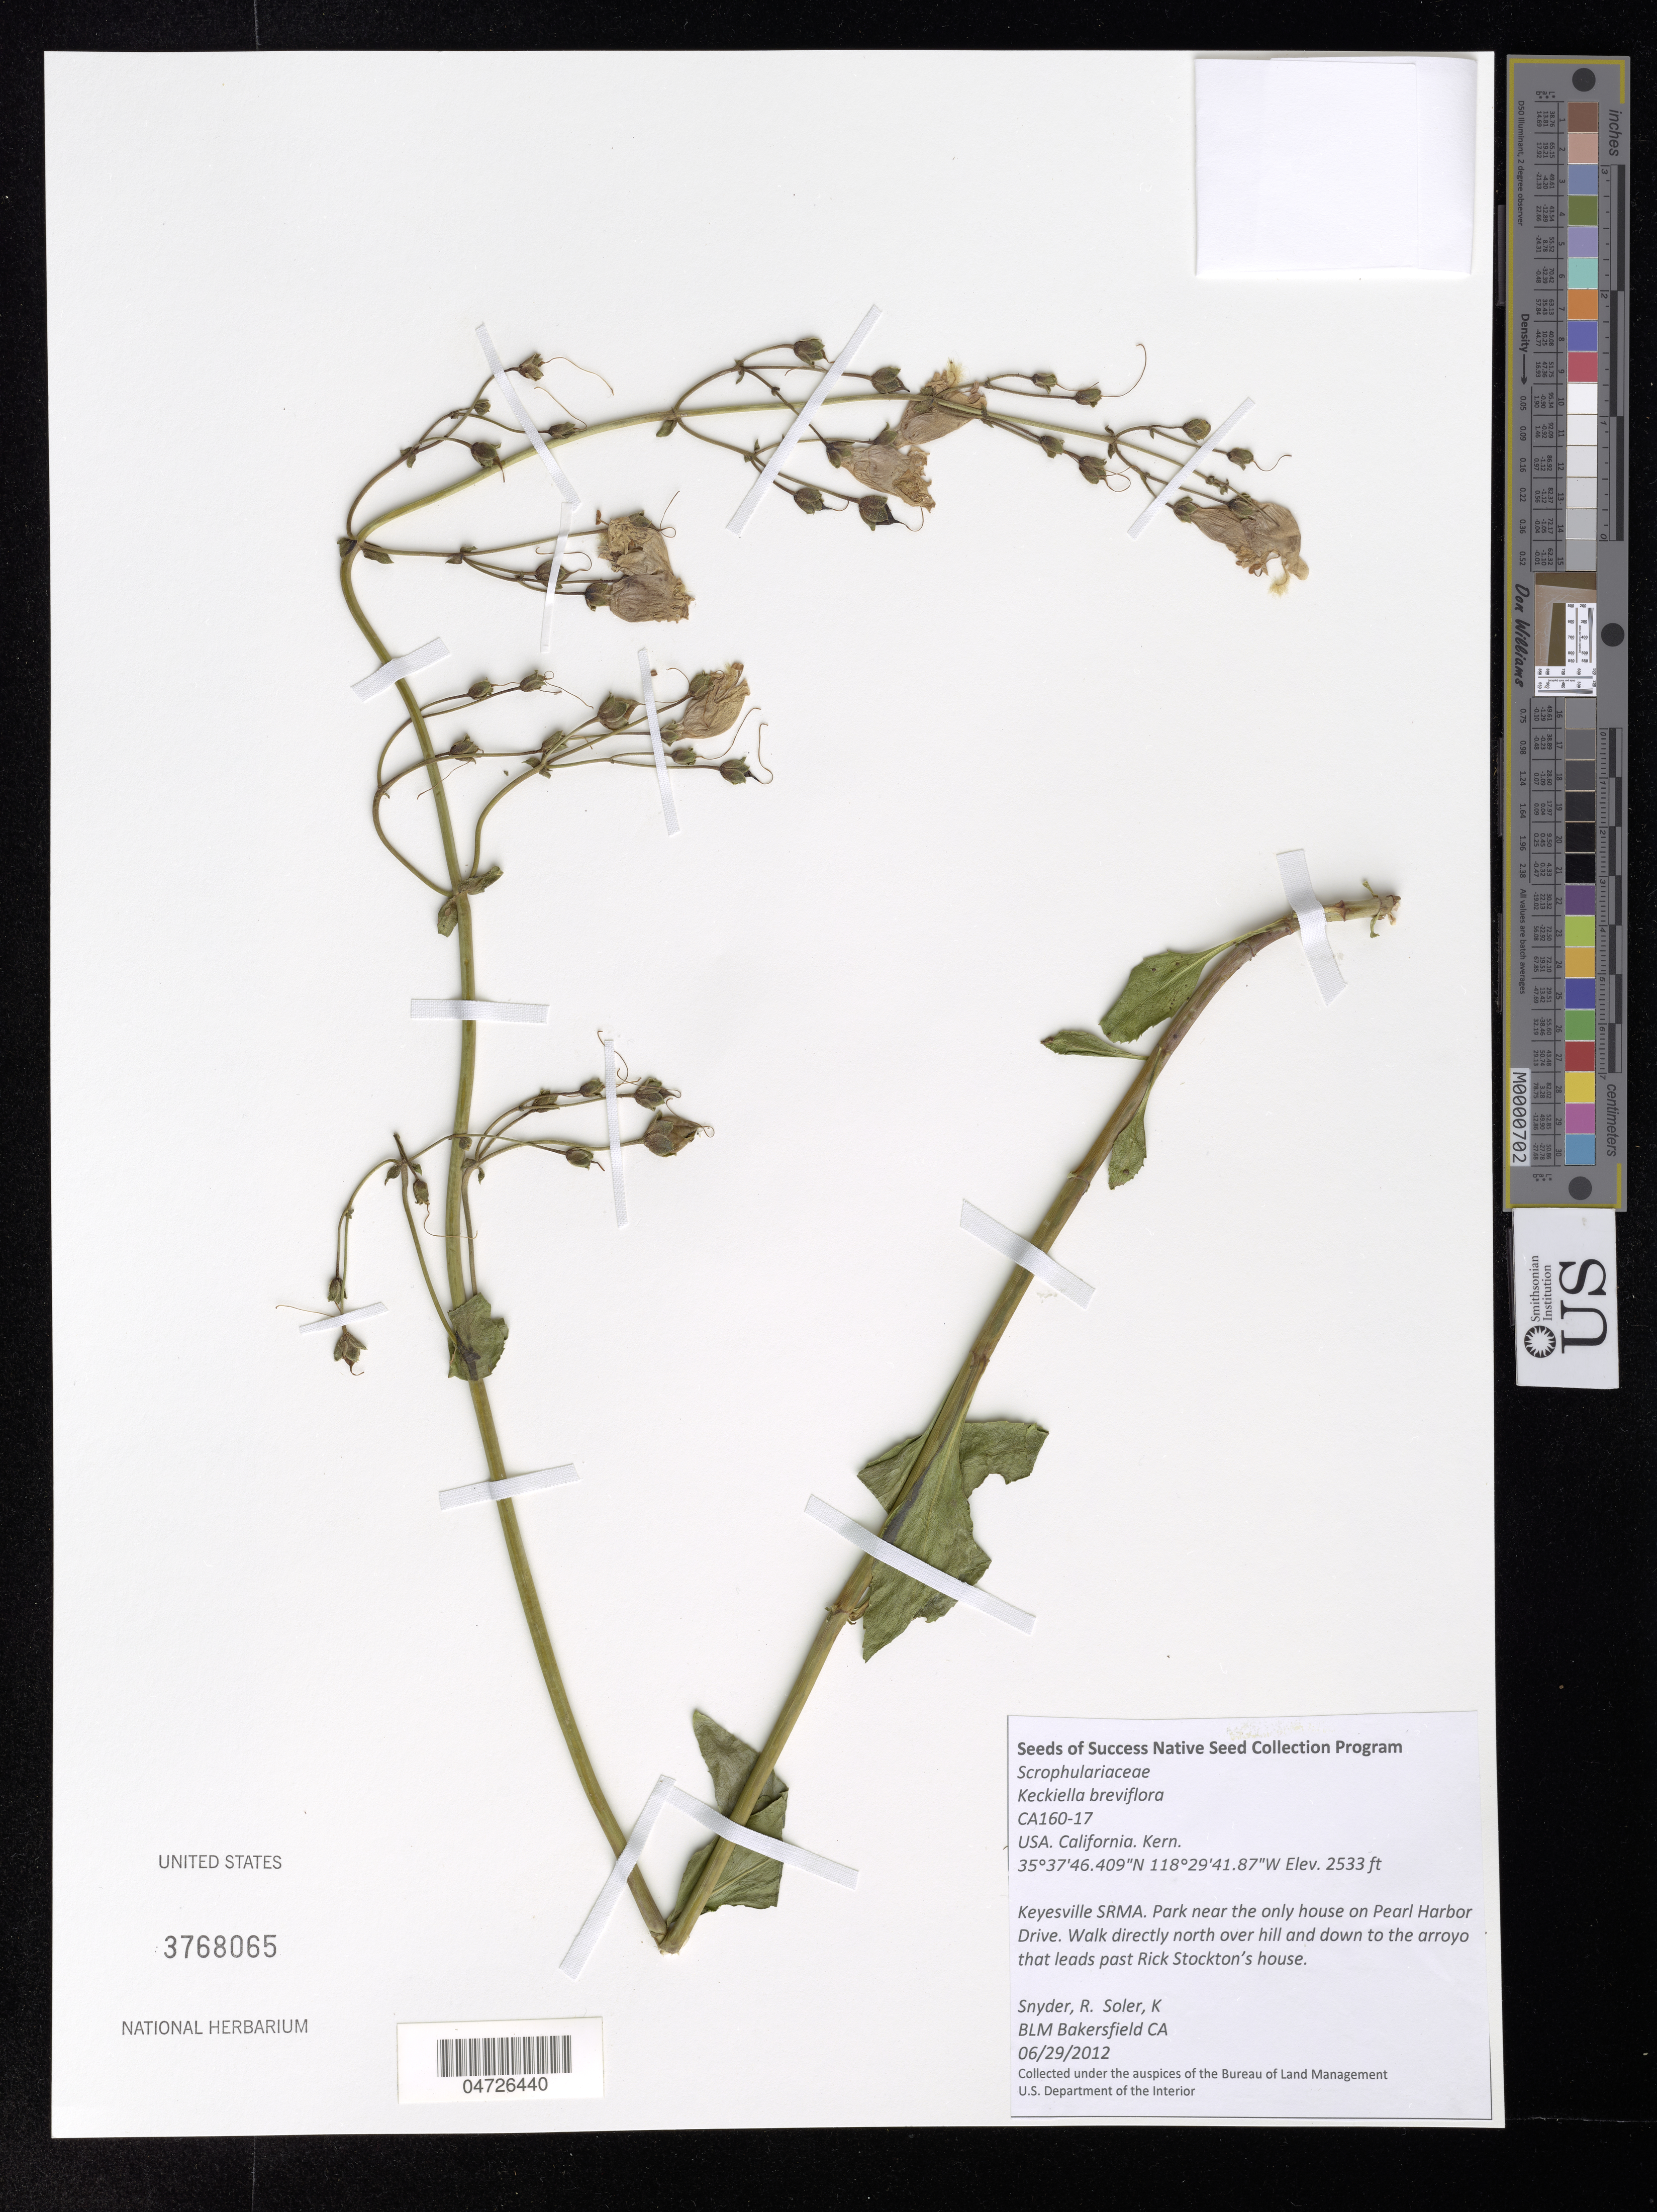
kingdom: Plantae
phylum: Tracheophyta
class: Magnoliopsida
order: Lamiales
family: Plantaginaceae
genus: Keckiella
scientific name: Keckiella breviflora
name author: (Lindl.) Straw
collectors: R. Snyder & K. Soler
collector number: CA160-17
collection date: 2012-06-29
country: United States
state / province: California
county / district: Kern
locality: Kern. Keyesville SRMA. Park near the only house on Pearl Harbor Drive. Walk directly north over hill and down to the arroyo that leads past Rick Stockton's house.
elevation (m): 772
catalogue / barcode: US 3768065